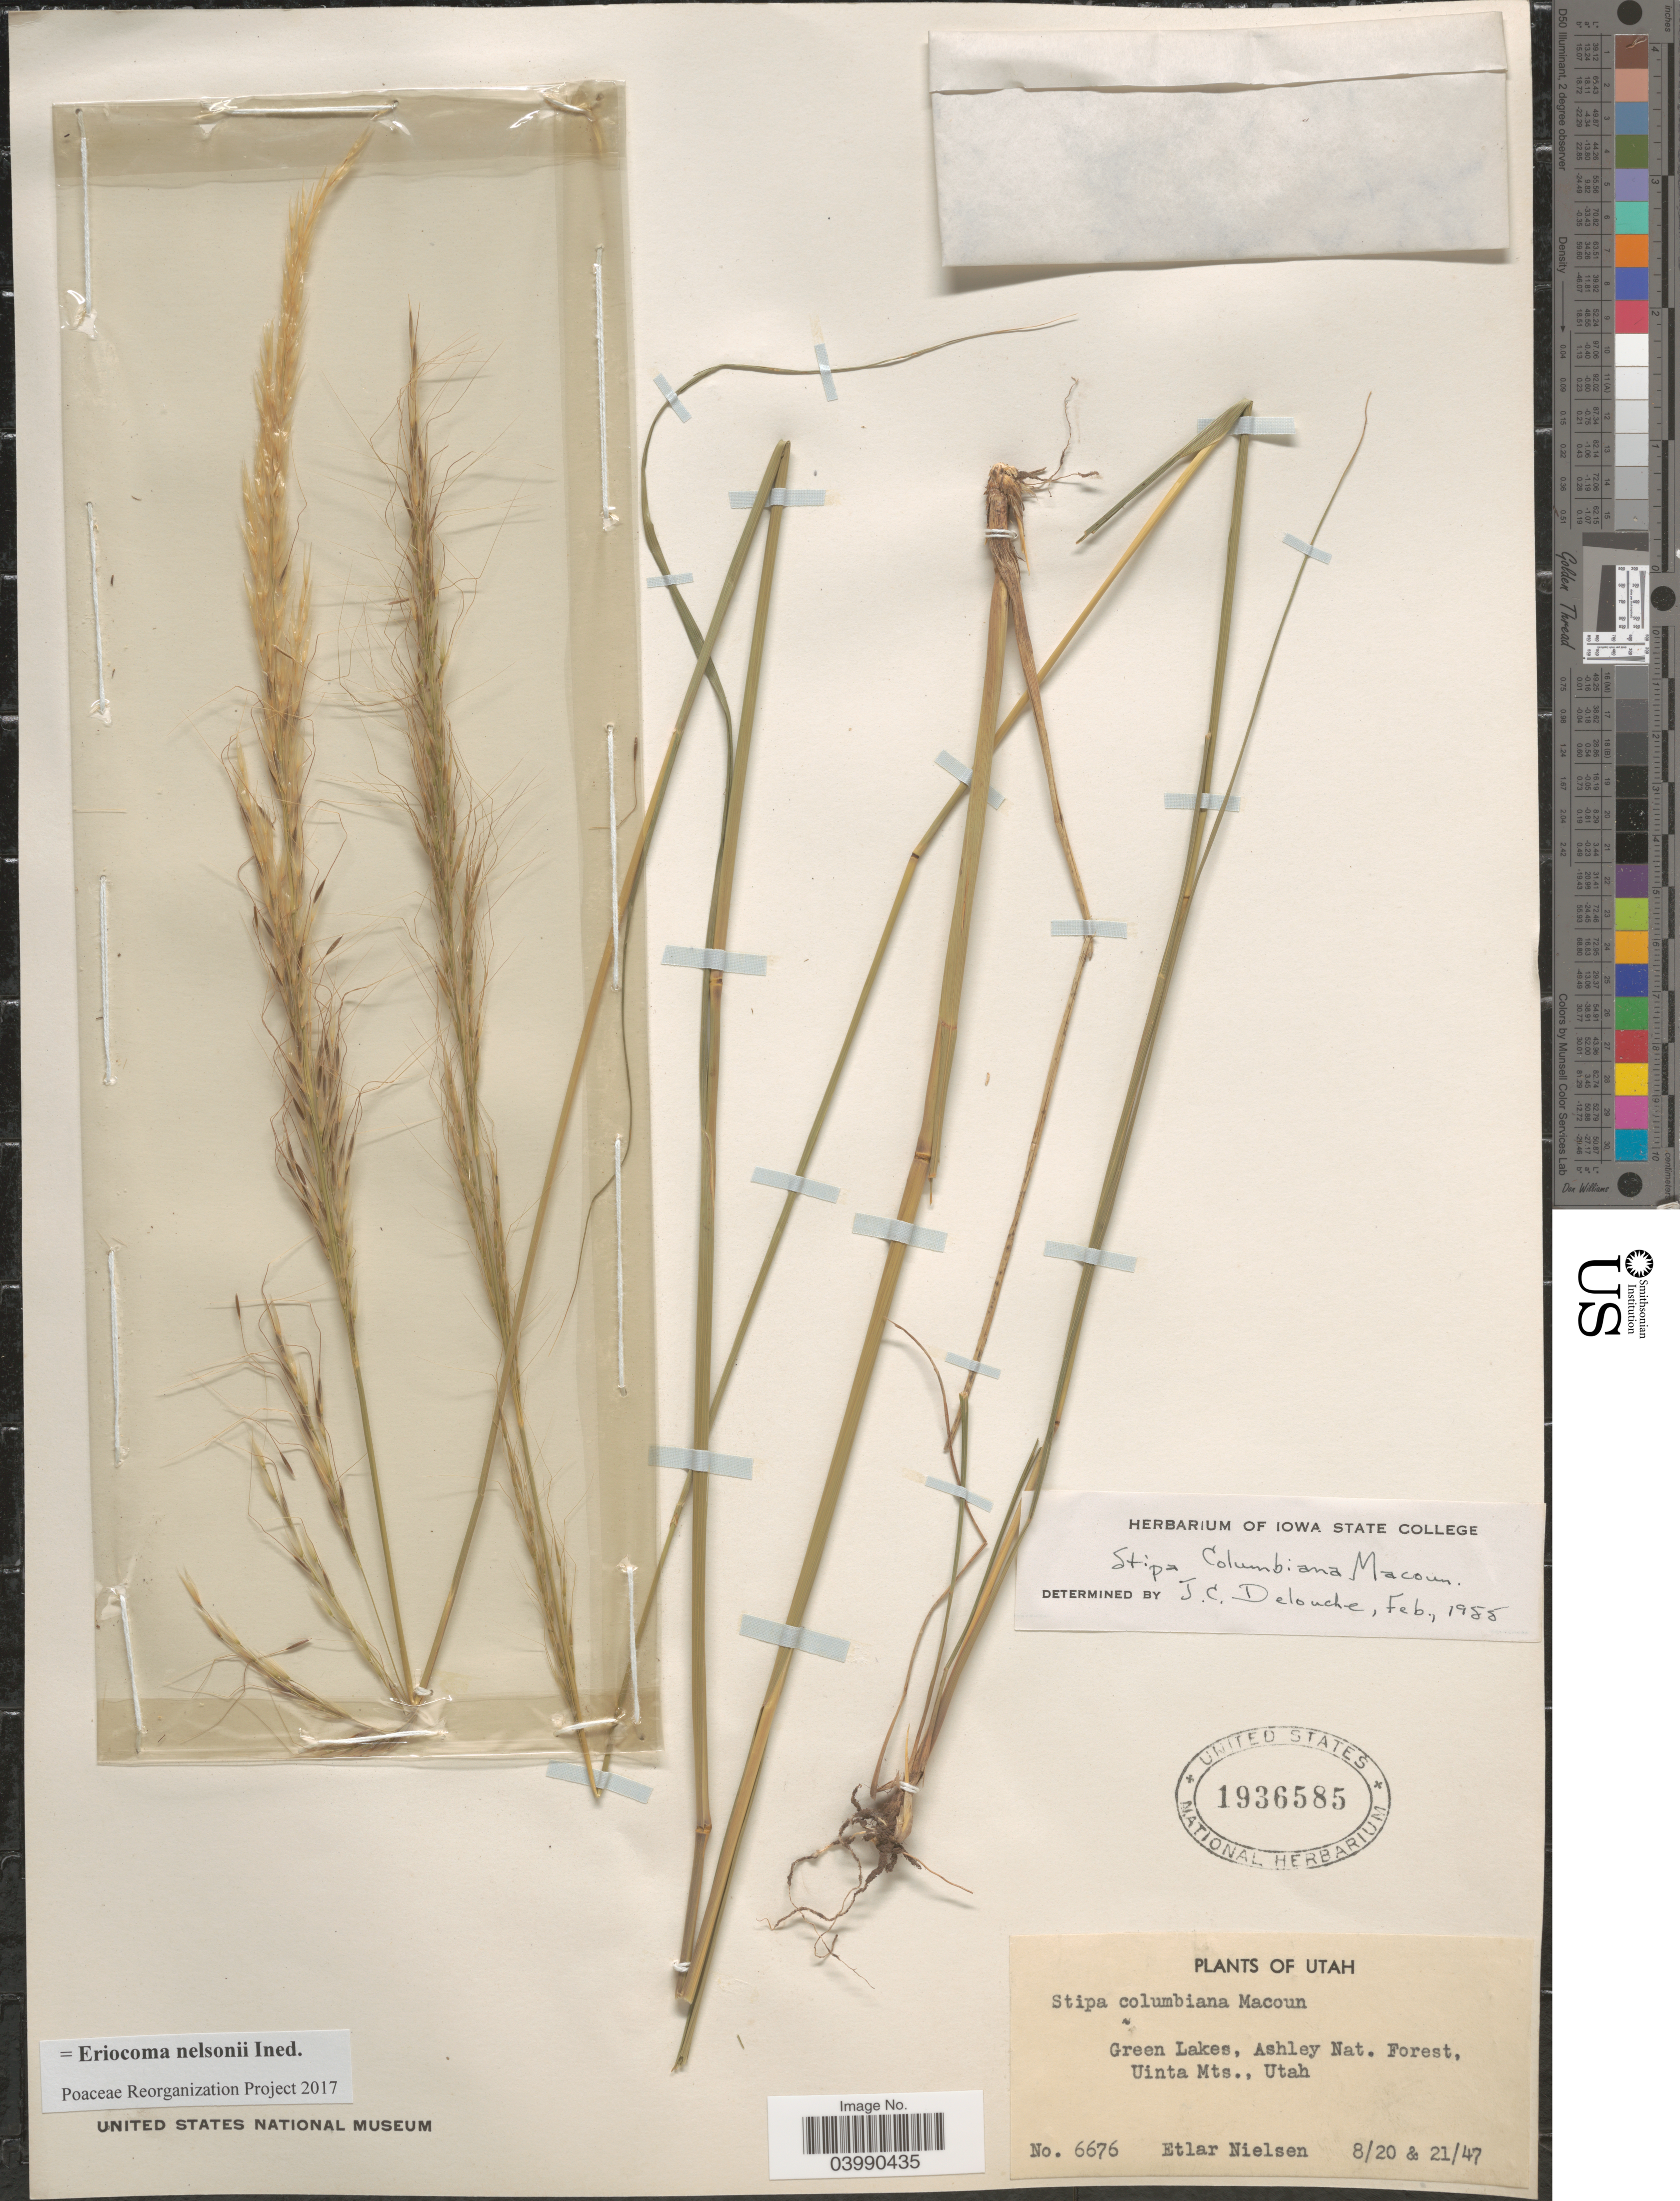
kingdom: Plantae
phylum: Tracheophyta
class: Liliopsida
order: Poales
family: Poaceae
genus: Eriocoma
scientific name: Eriocoma nelsonii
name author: (Scribn.) Romasch.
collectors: E. Nielsen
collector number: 6676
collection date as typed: Transcribed d/m/y: 20/8/47 to 21/8/47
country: United States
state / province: Utah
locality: Green Lakes, Ashley Nat. Forest, Uinta Mts.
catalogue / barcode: US 1936585